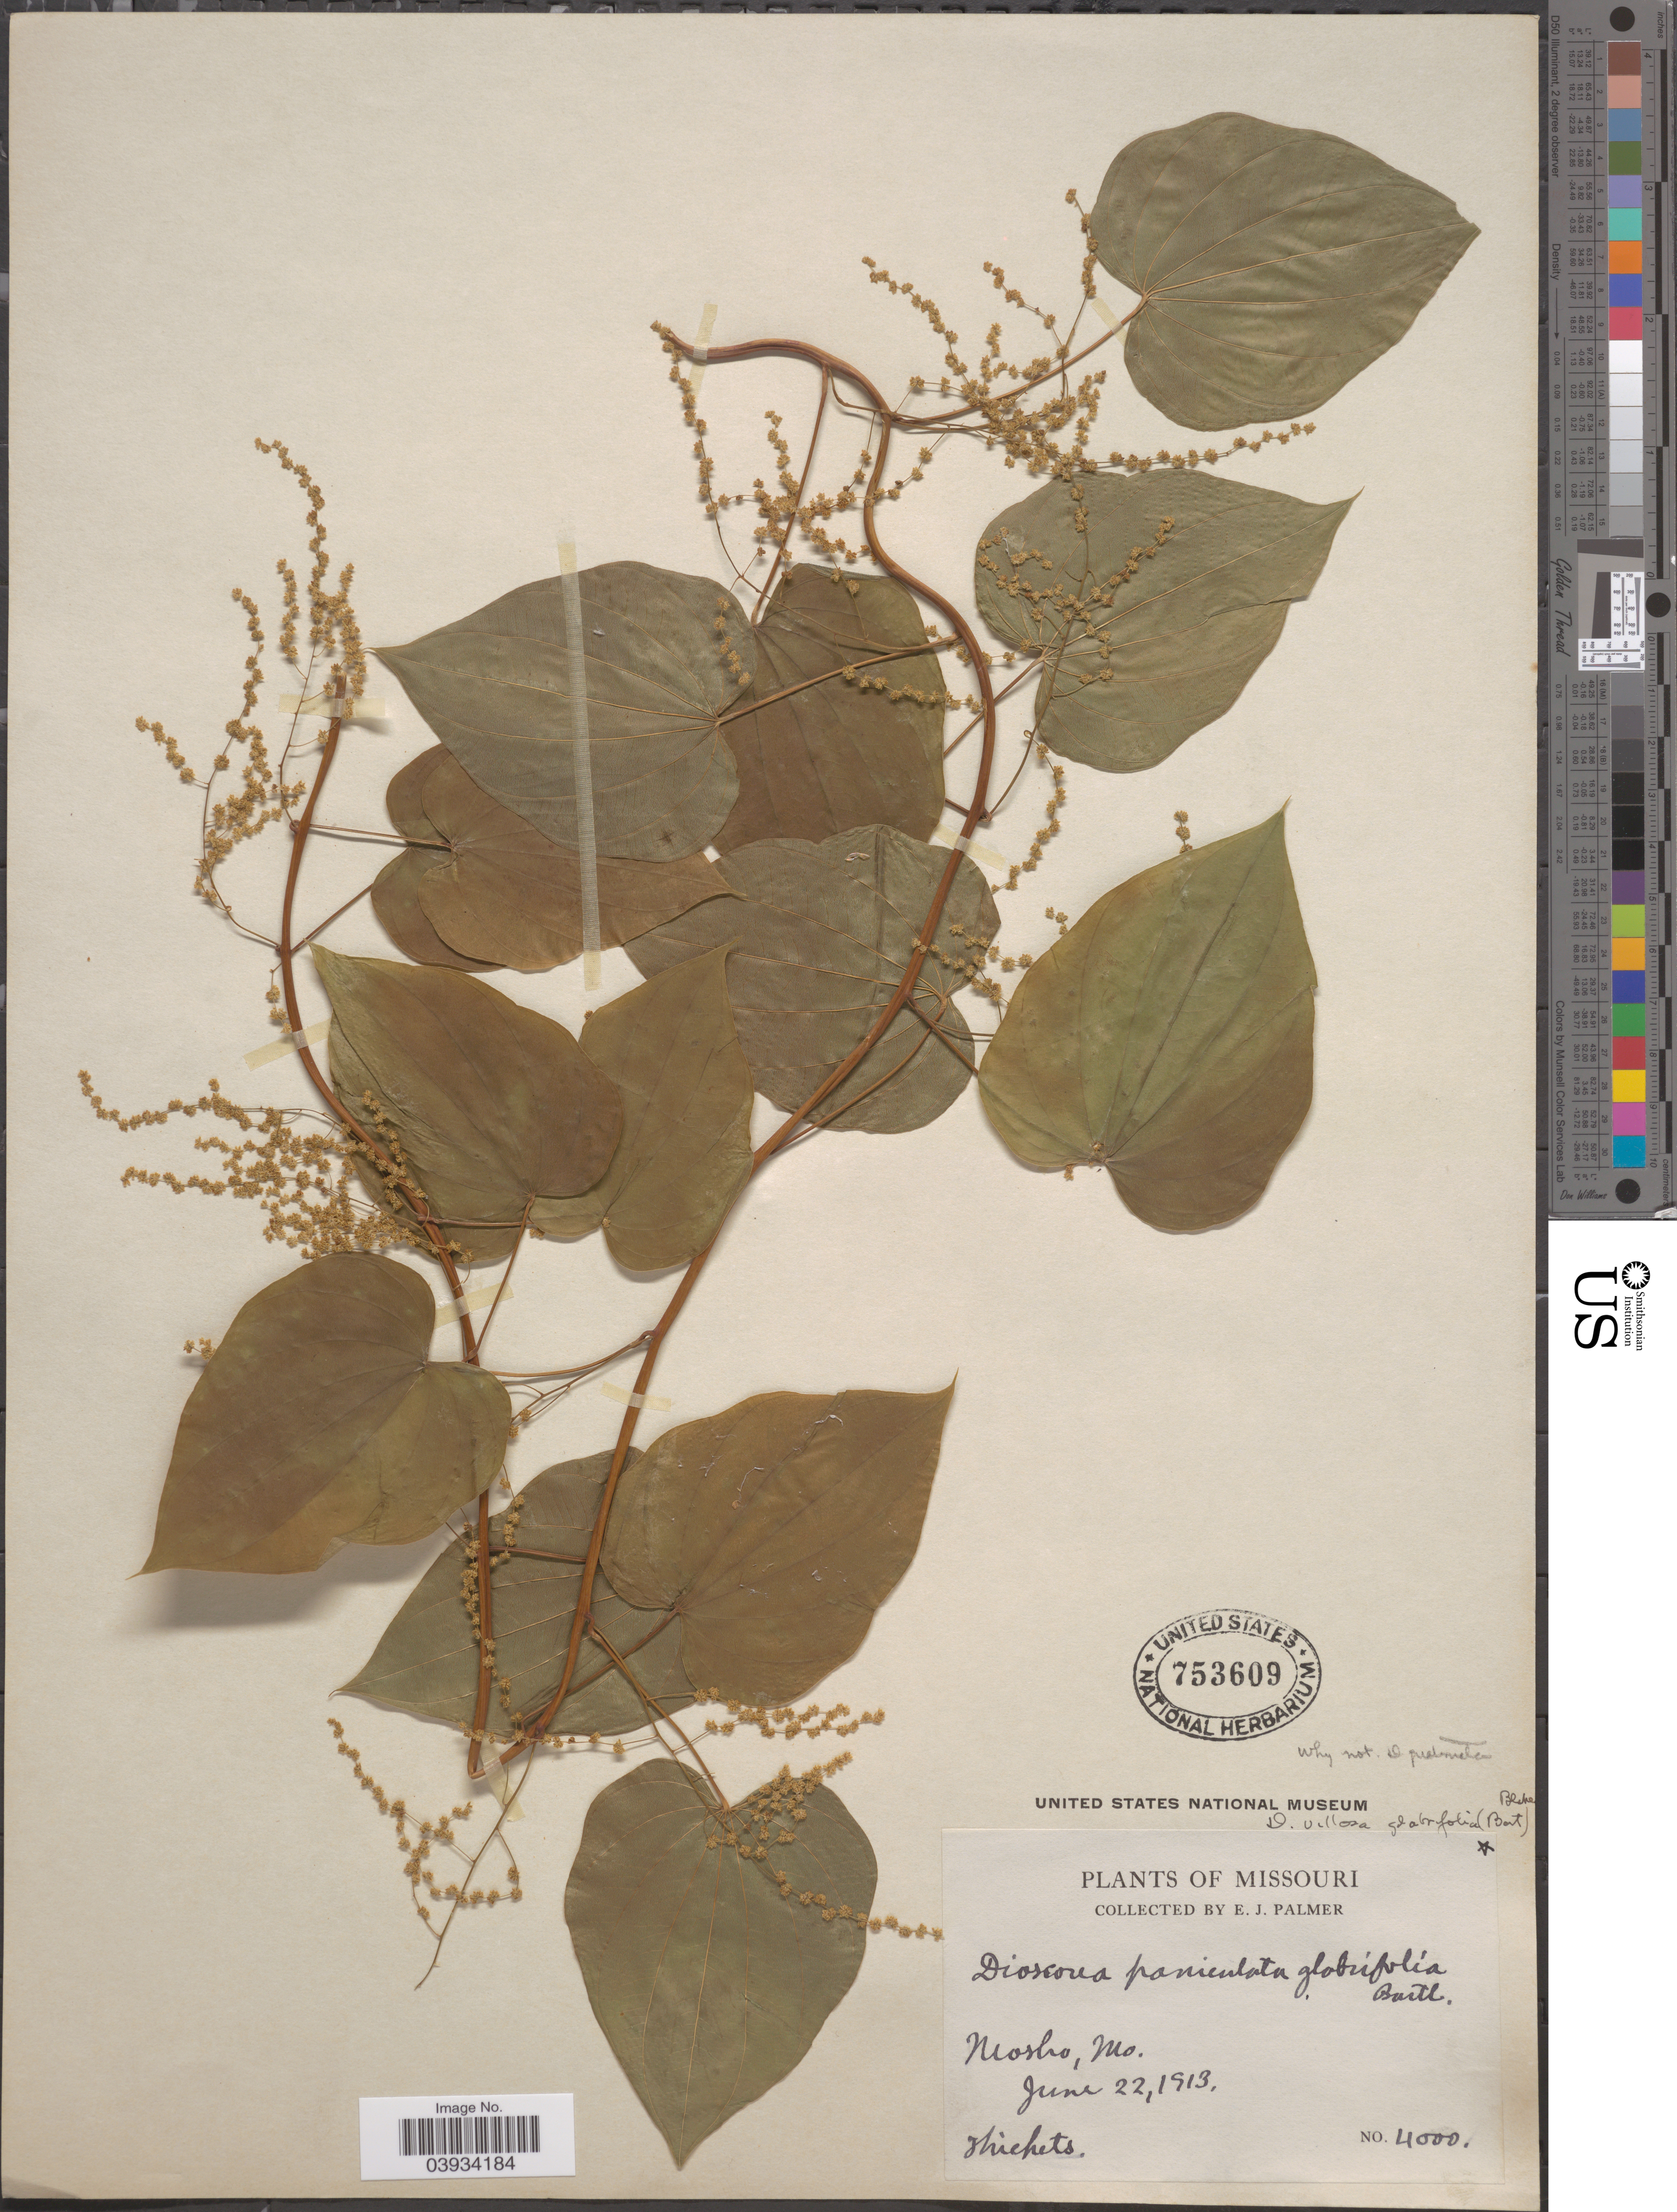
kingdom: Plantae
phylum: Tracheophyta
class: Liliopsida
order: Dioscoreales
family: Dioscoreaceae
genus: Dioscorea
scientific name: Dioscorea villosa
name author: L.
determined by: Strong, M. T., (US), Smithsonian Institution - National Museum of Natural History (UNITED STATES)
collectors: E. J. Palmer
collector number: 4000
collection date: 1913-06-22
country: United States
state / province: Missouri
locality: Neosho.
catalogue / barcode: US 753609